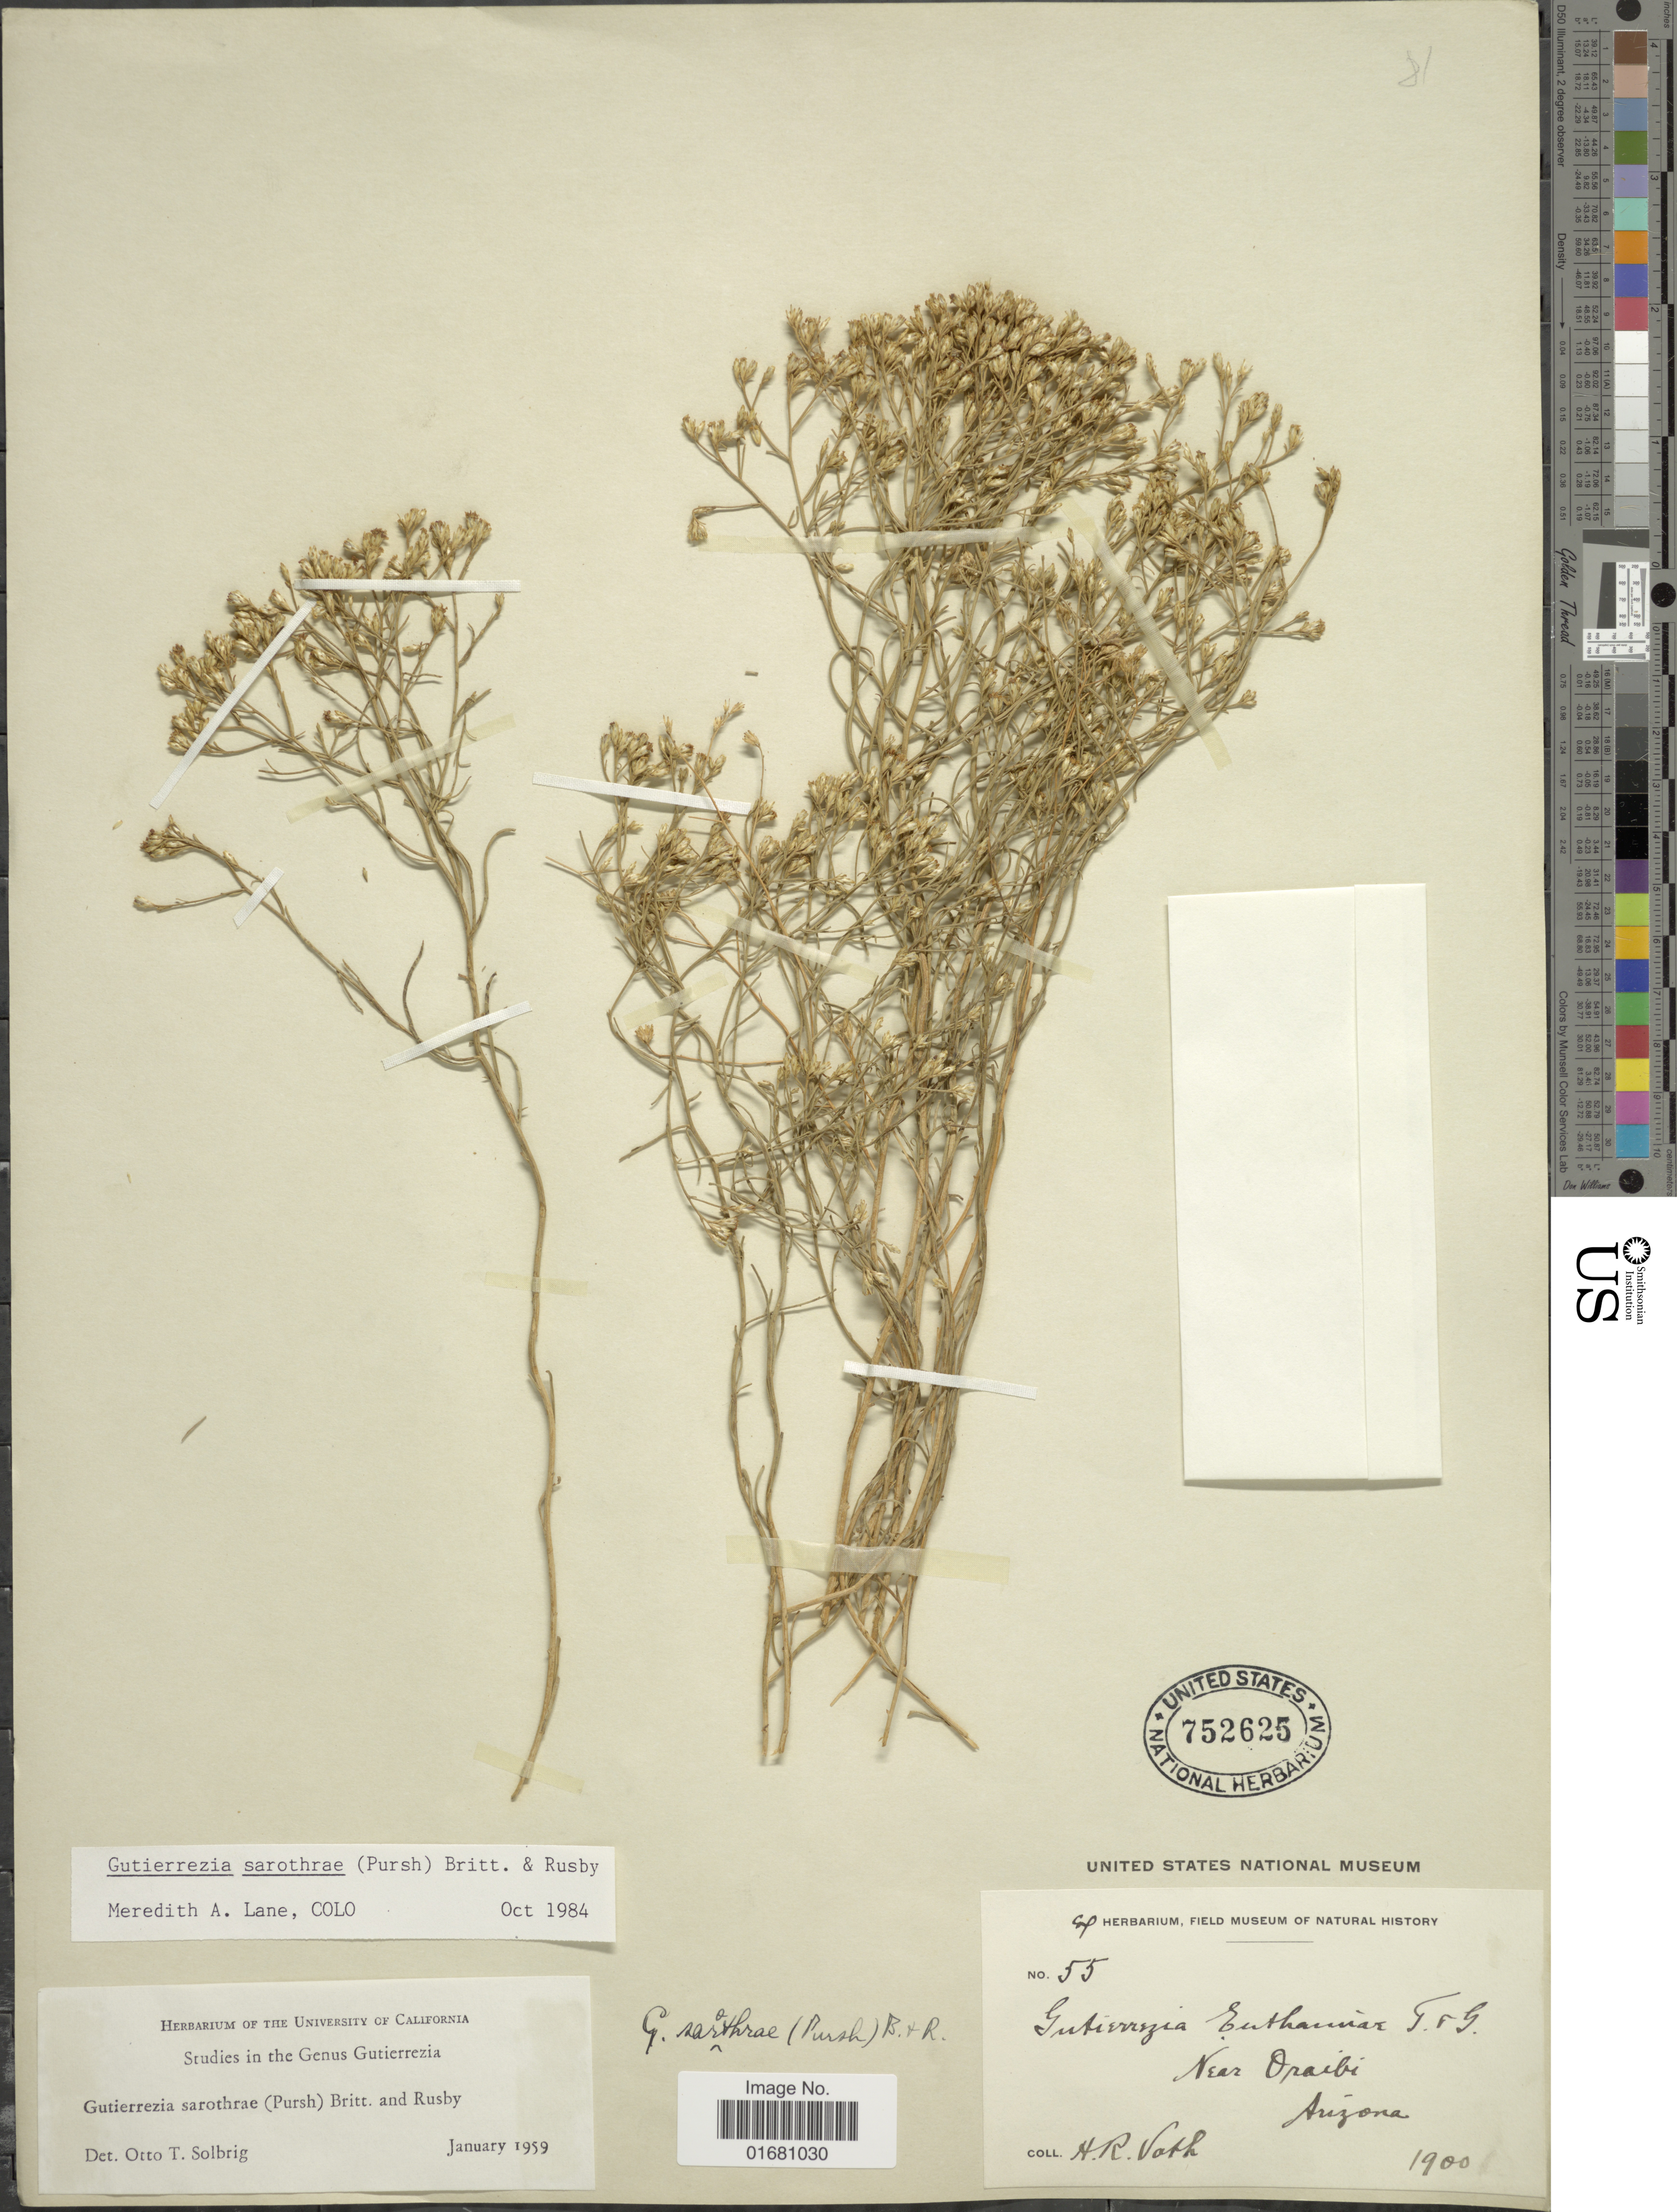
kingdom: Plantae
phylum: Tracheophyta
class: Magnoliopsida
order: Asterales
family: Asteraceae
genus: Gutierrezia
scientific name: Gutierrezia sarothrae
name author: (Pursh) Britton & Rusby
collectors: M. Voth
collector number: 55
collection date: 1900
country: United States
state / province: Arizona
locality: Near Oraibi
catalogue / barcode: US 752625